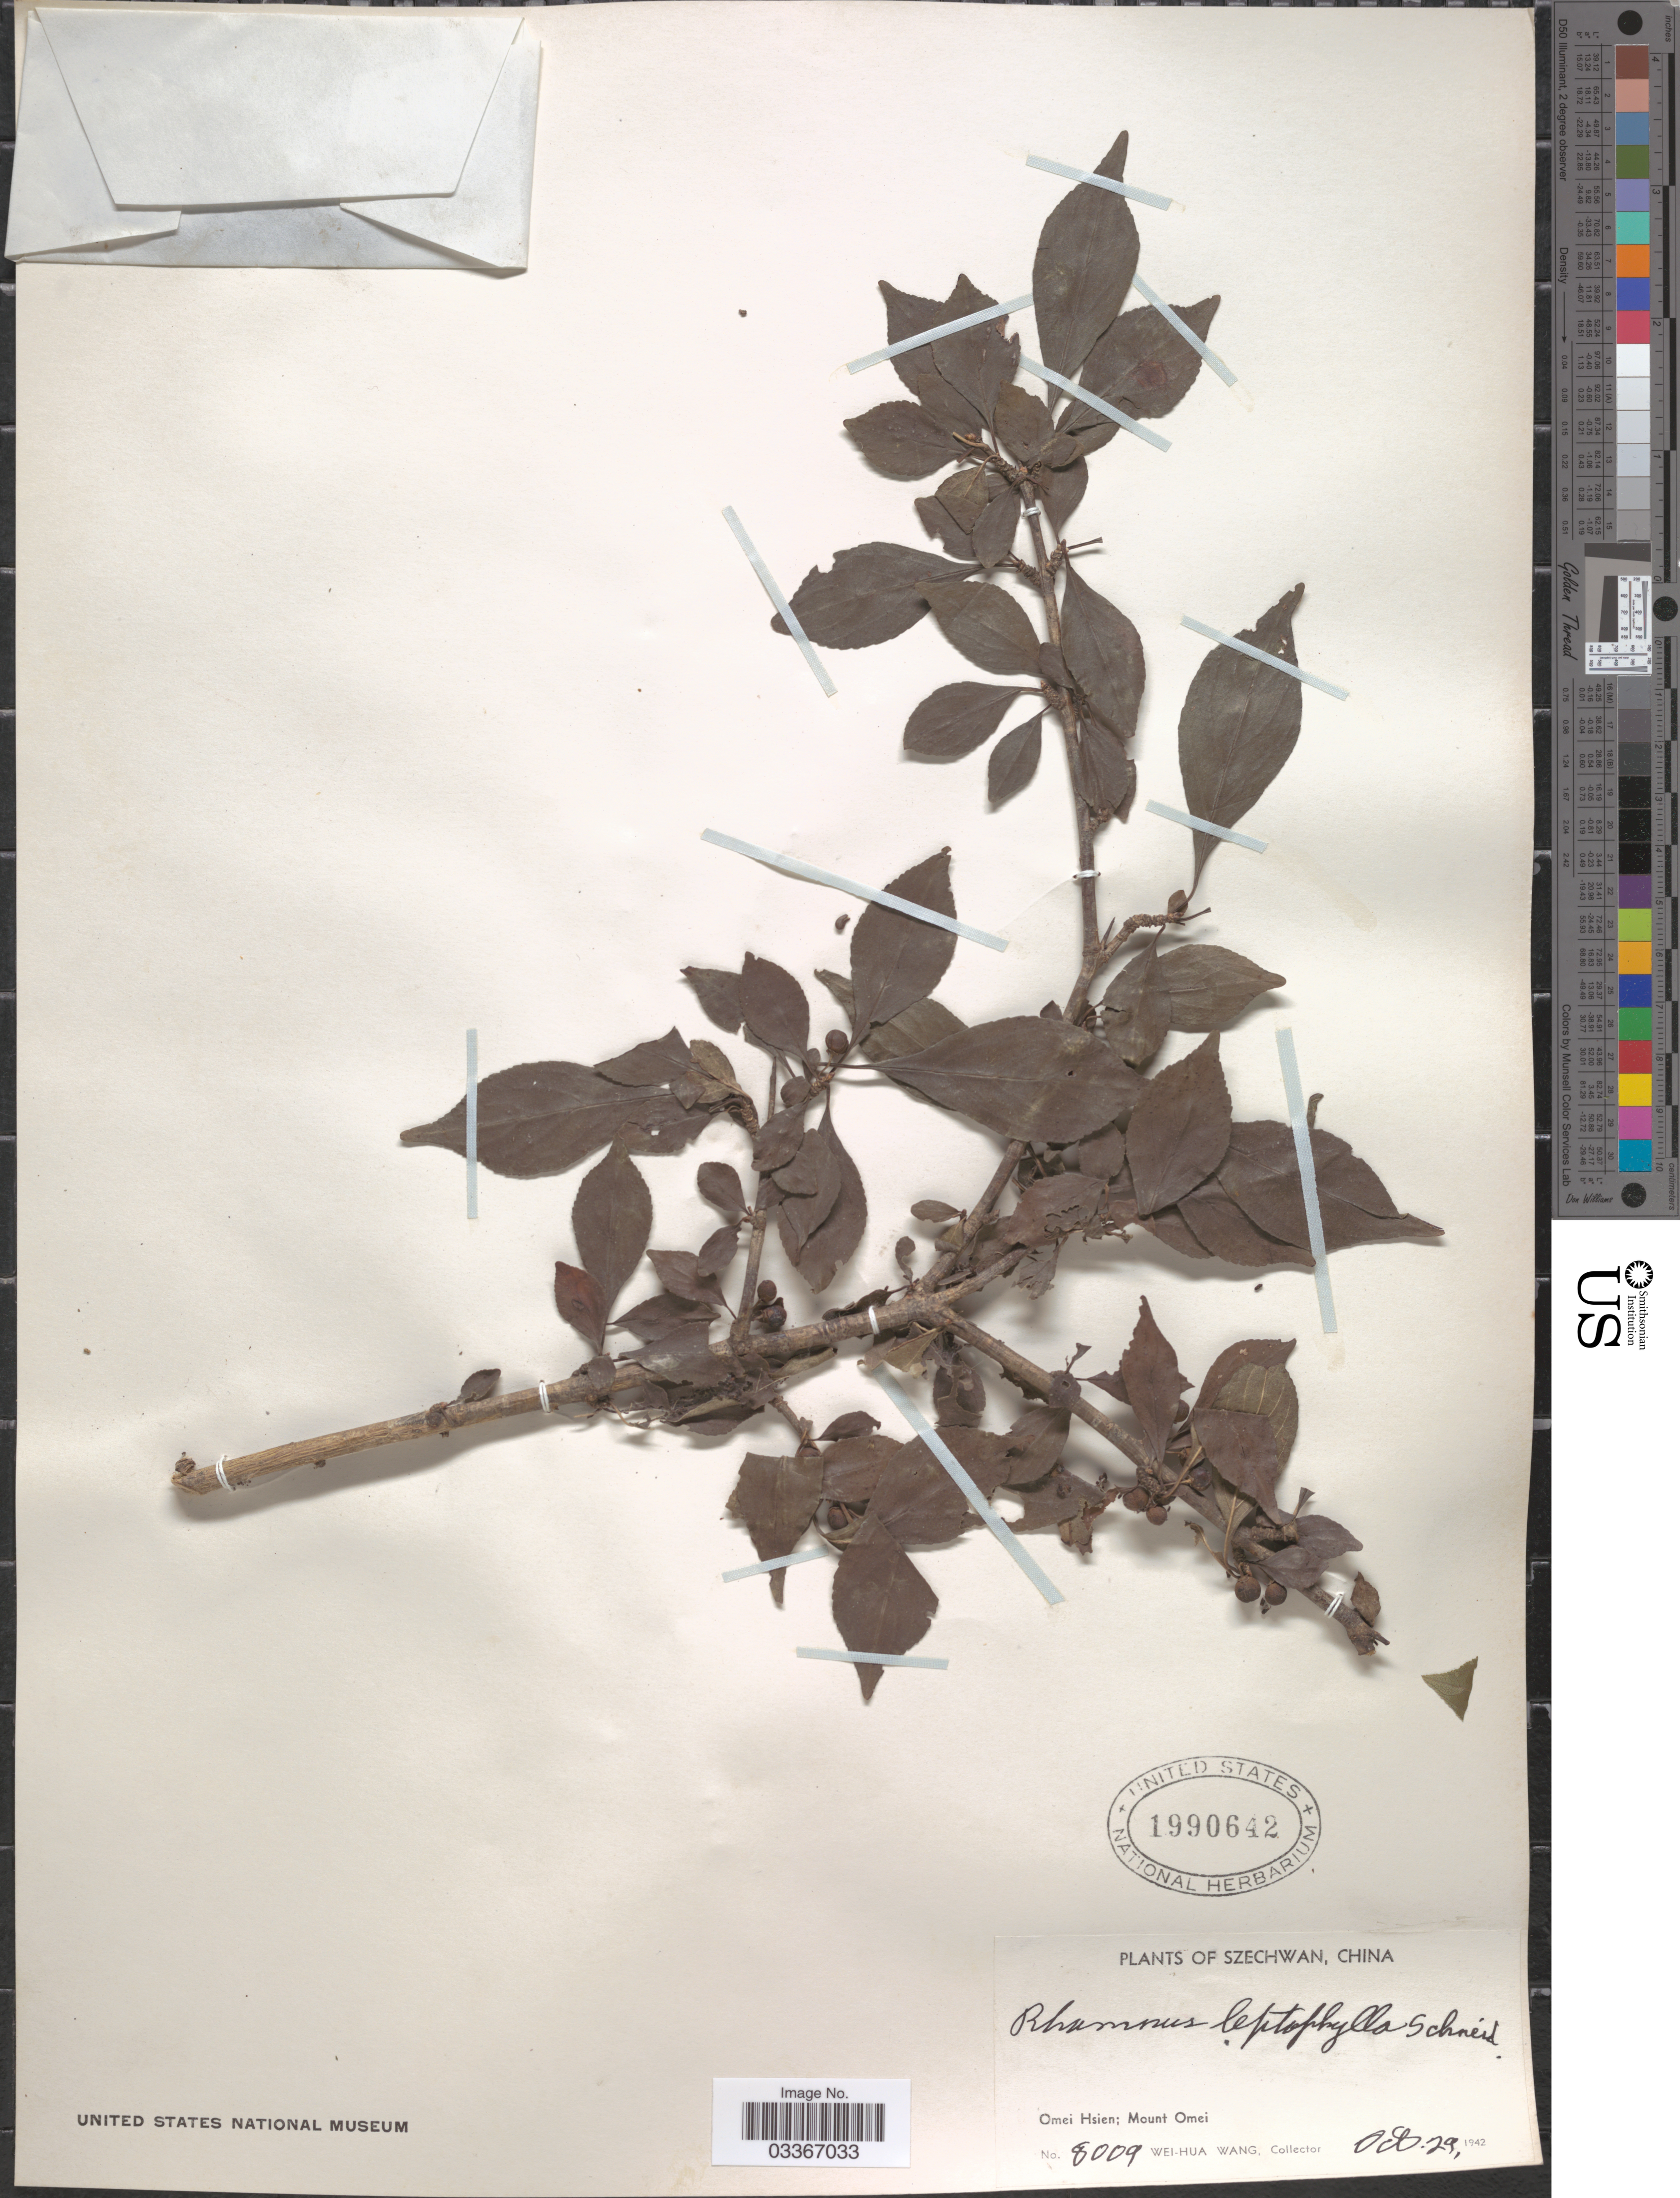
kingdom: Plantae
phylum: Tracheophyta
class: Magnoliopsida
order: Rosales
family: Rhamnaceae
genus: Rhamnus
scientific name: Rhamnus leptophylla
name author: C.K. Schneid.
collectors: W. Wang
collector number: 8009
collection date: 1942-10-29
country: China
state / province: Sichuan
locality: Szechwan. Omei Hsien; Mount Omei.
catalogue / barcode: US 1990642